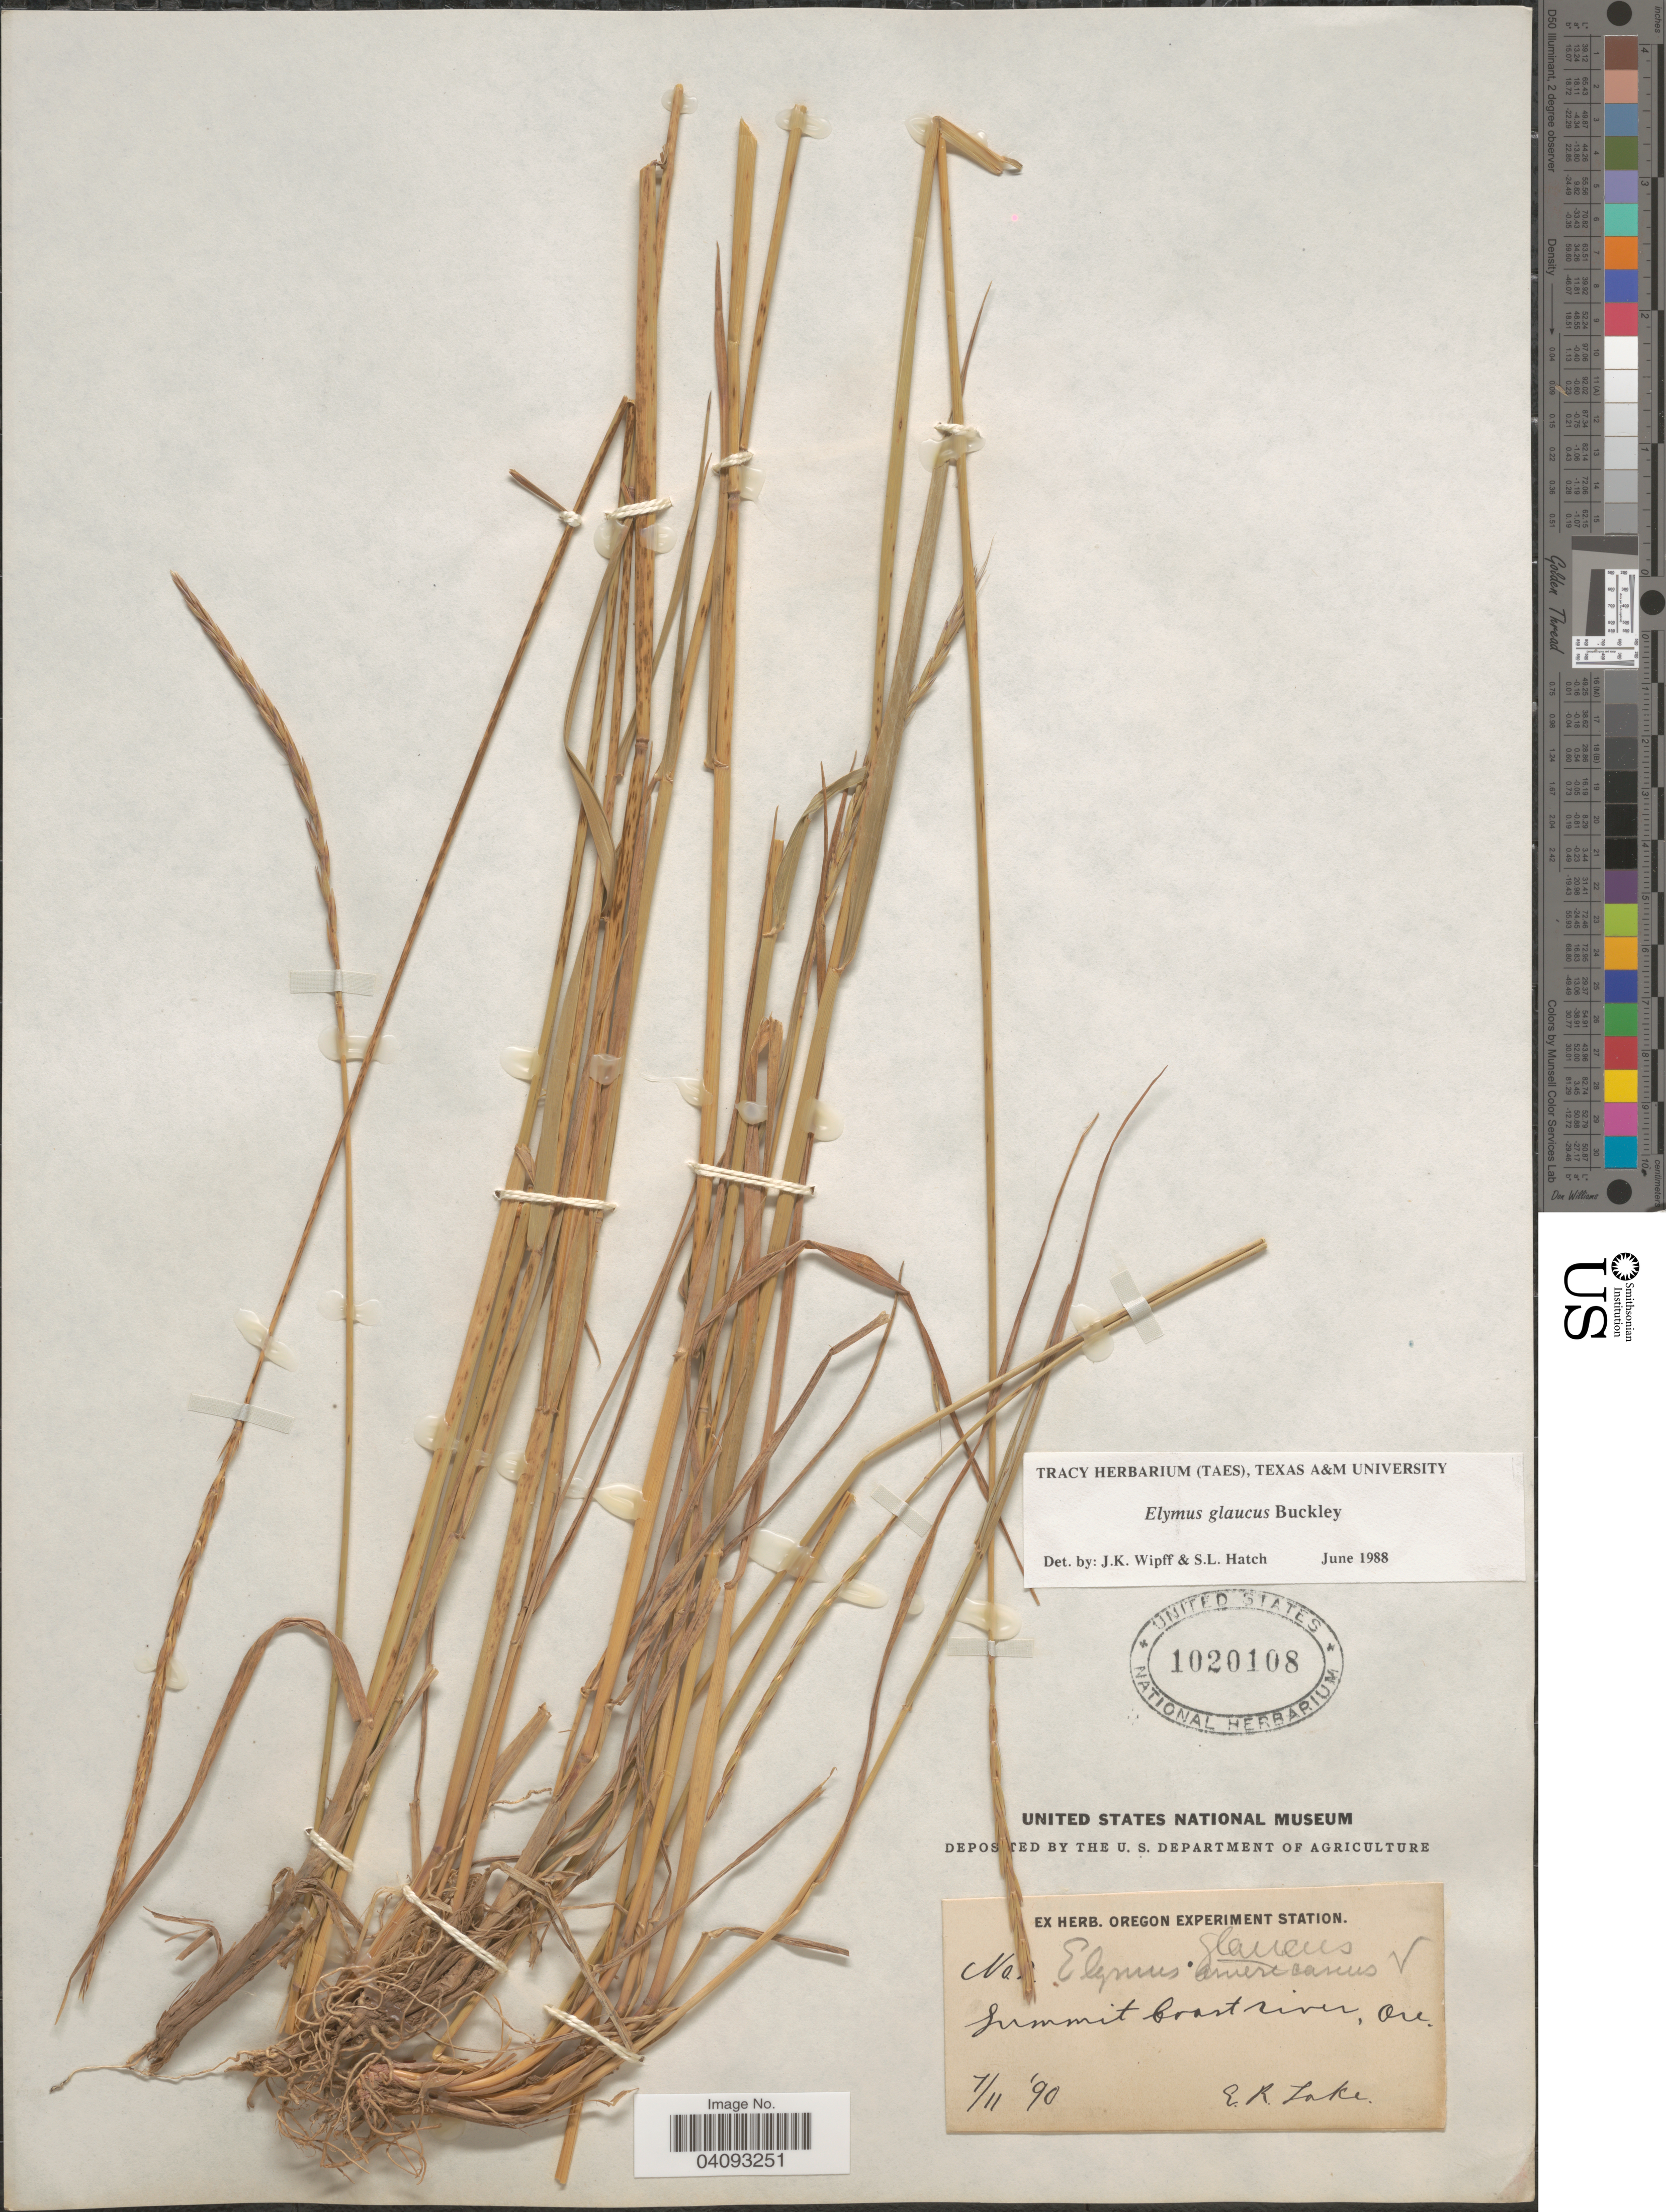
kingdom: Plantae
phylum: Tracheophyta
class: Liliopsida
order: Poales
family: Poaceae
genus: Elymus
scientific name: Elymus glaucus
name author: Buckley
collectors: E. Lake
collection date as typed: Transcribed d/m/y: 11/7/90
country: United States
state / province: Oregon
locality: Summit Coast river.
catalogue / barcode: US 1020108